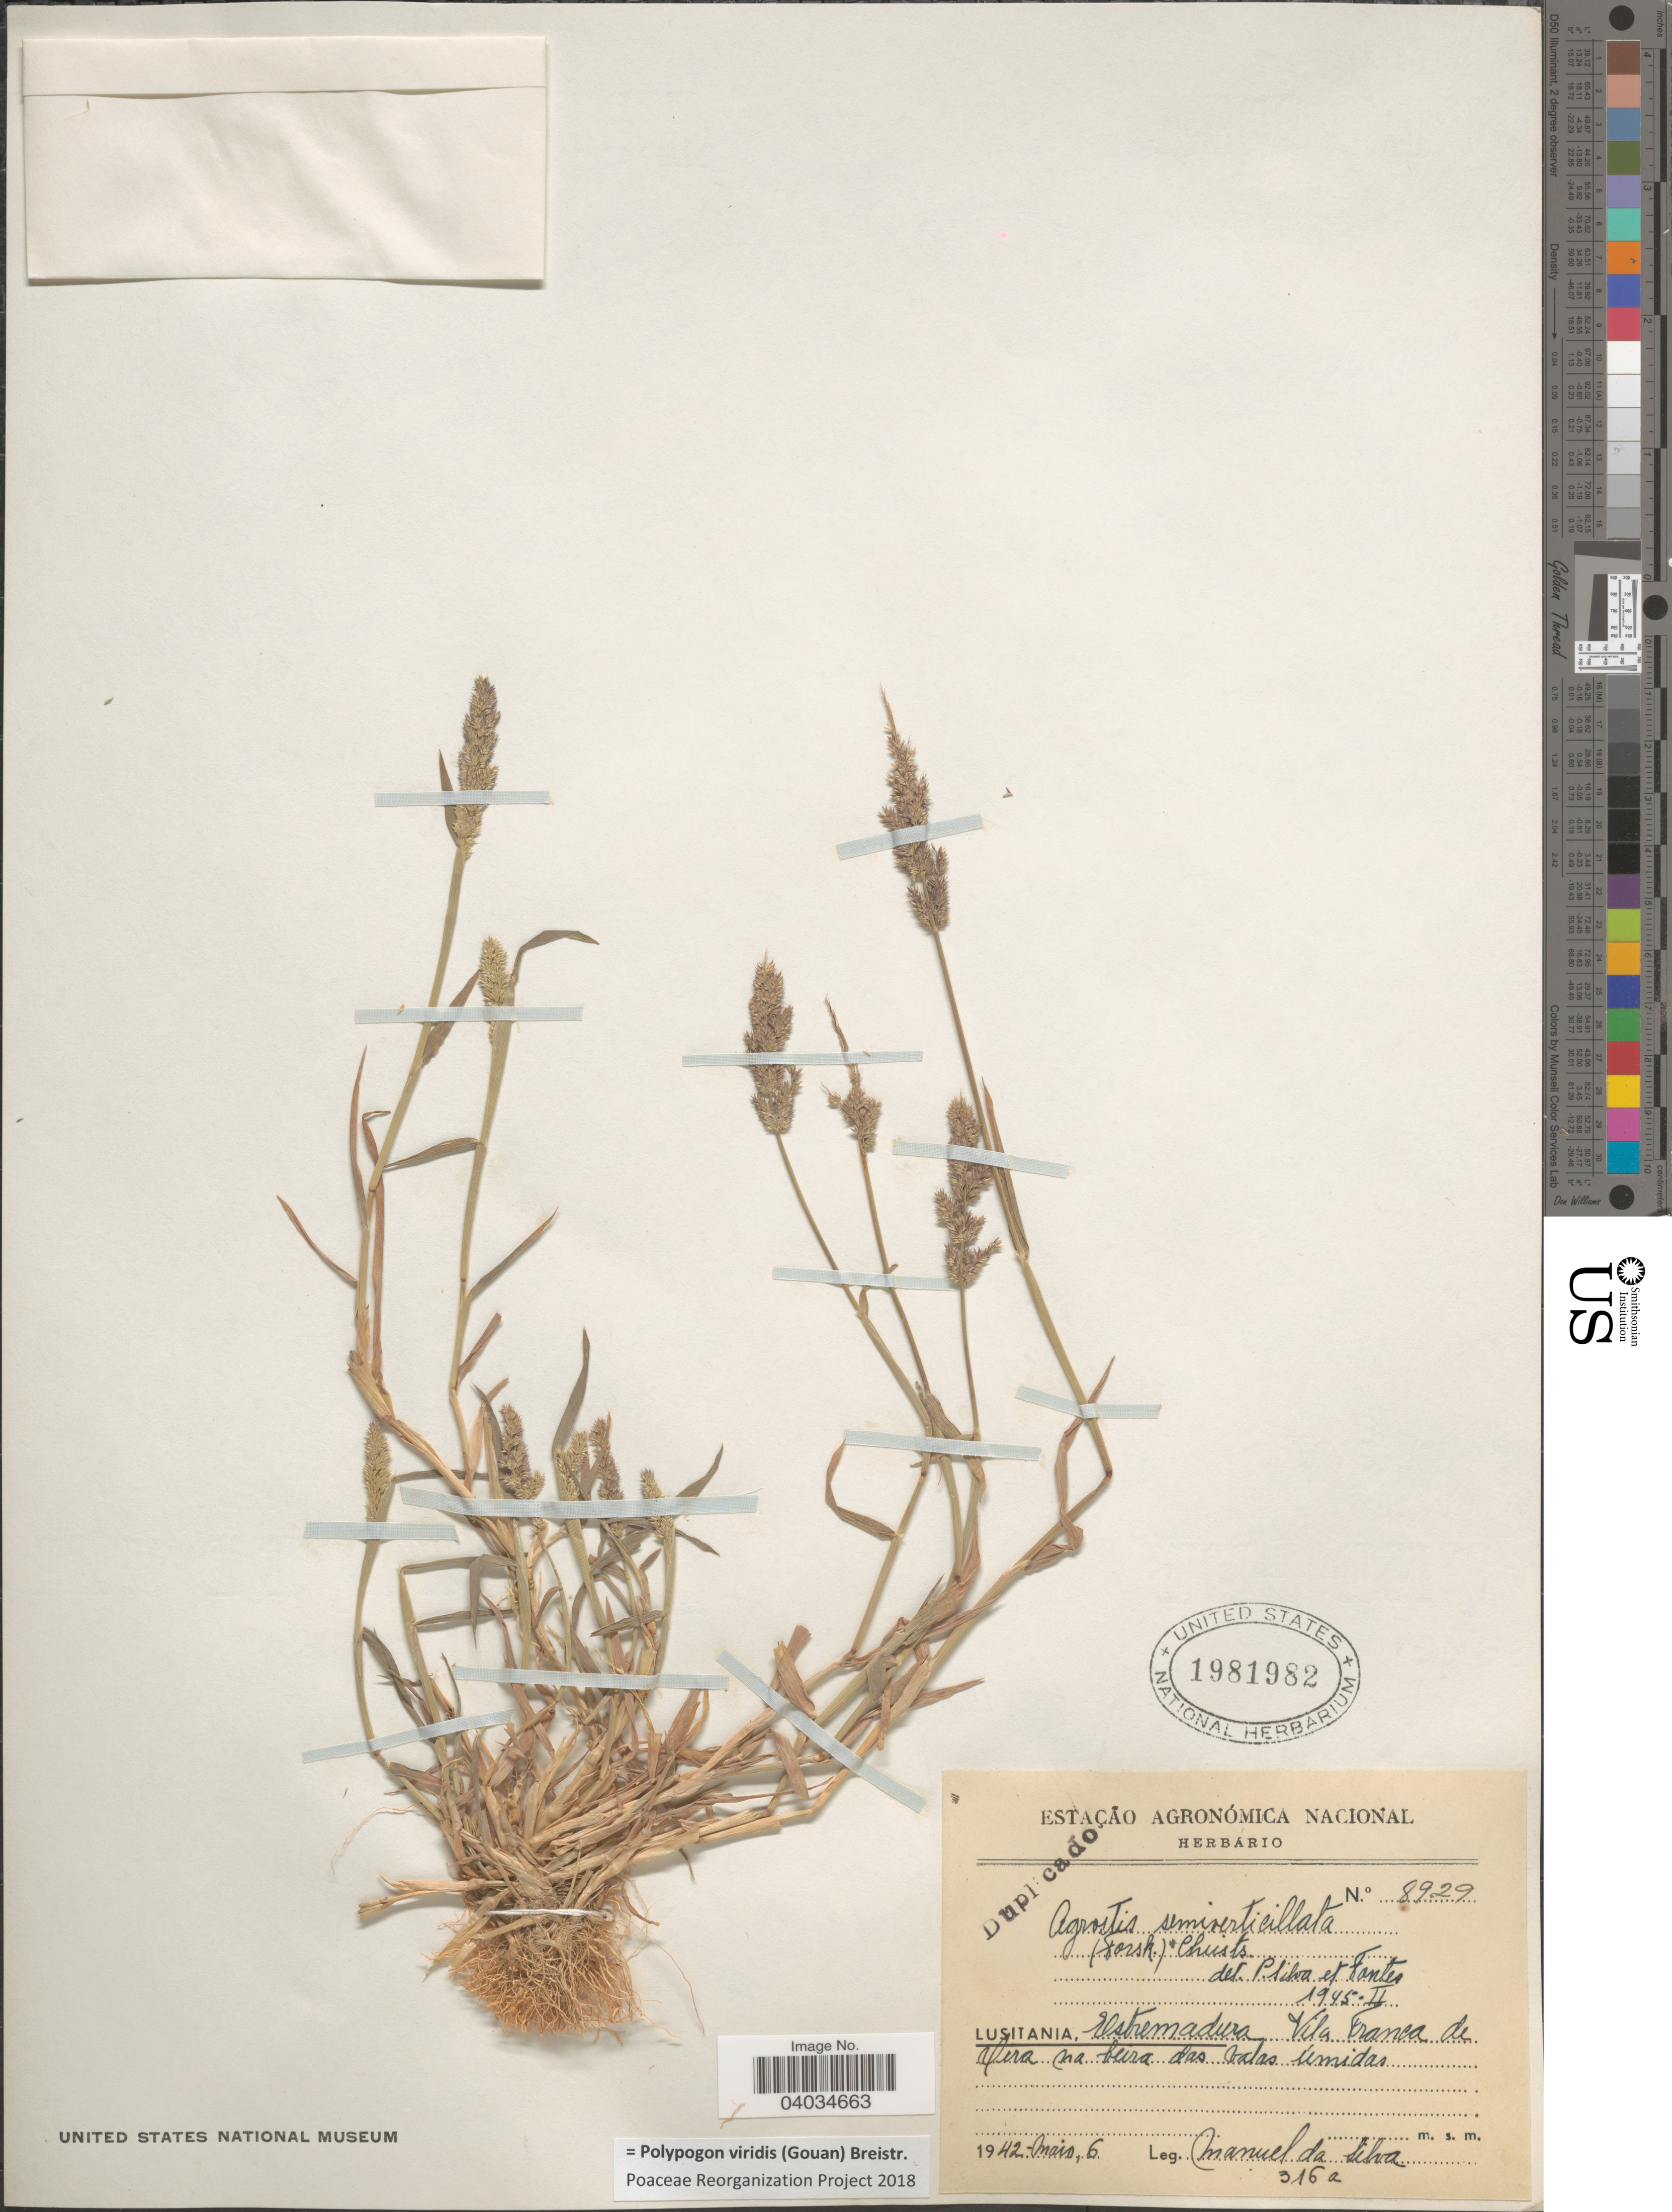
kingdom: Plantae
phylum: Tracheophyta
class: Liliopsida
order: Poales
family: Poaceae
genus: Polypogon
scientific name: Polypogon viridis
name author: (Gouan) Breistroffer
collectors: M. Da Silva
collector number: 316a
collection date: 1942-03-06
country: Portugal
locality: Lusitania, Estremadura. Vila Franca de Vera na beira das balas [interpreted] umidas.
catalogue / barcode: US 1981982